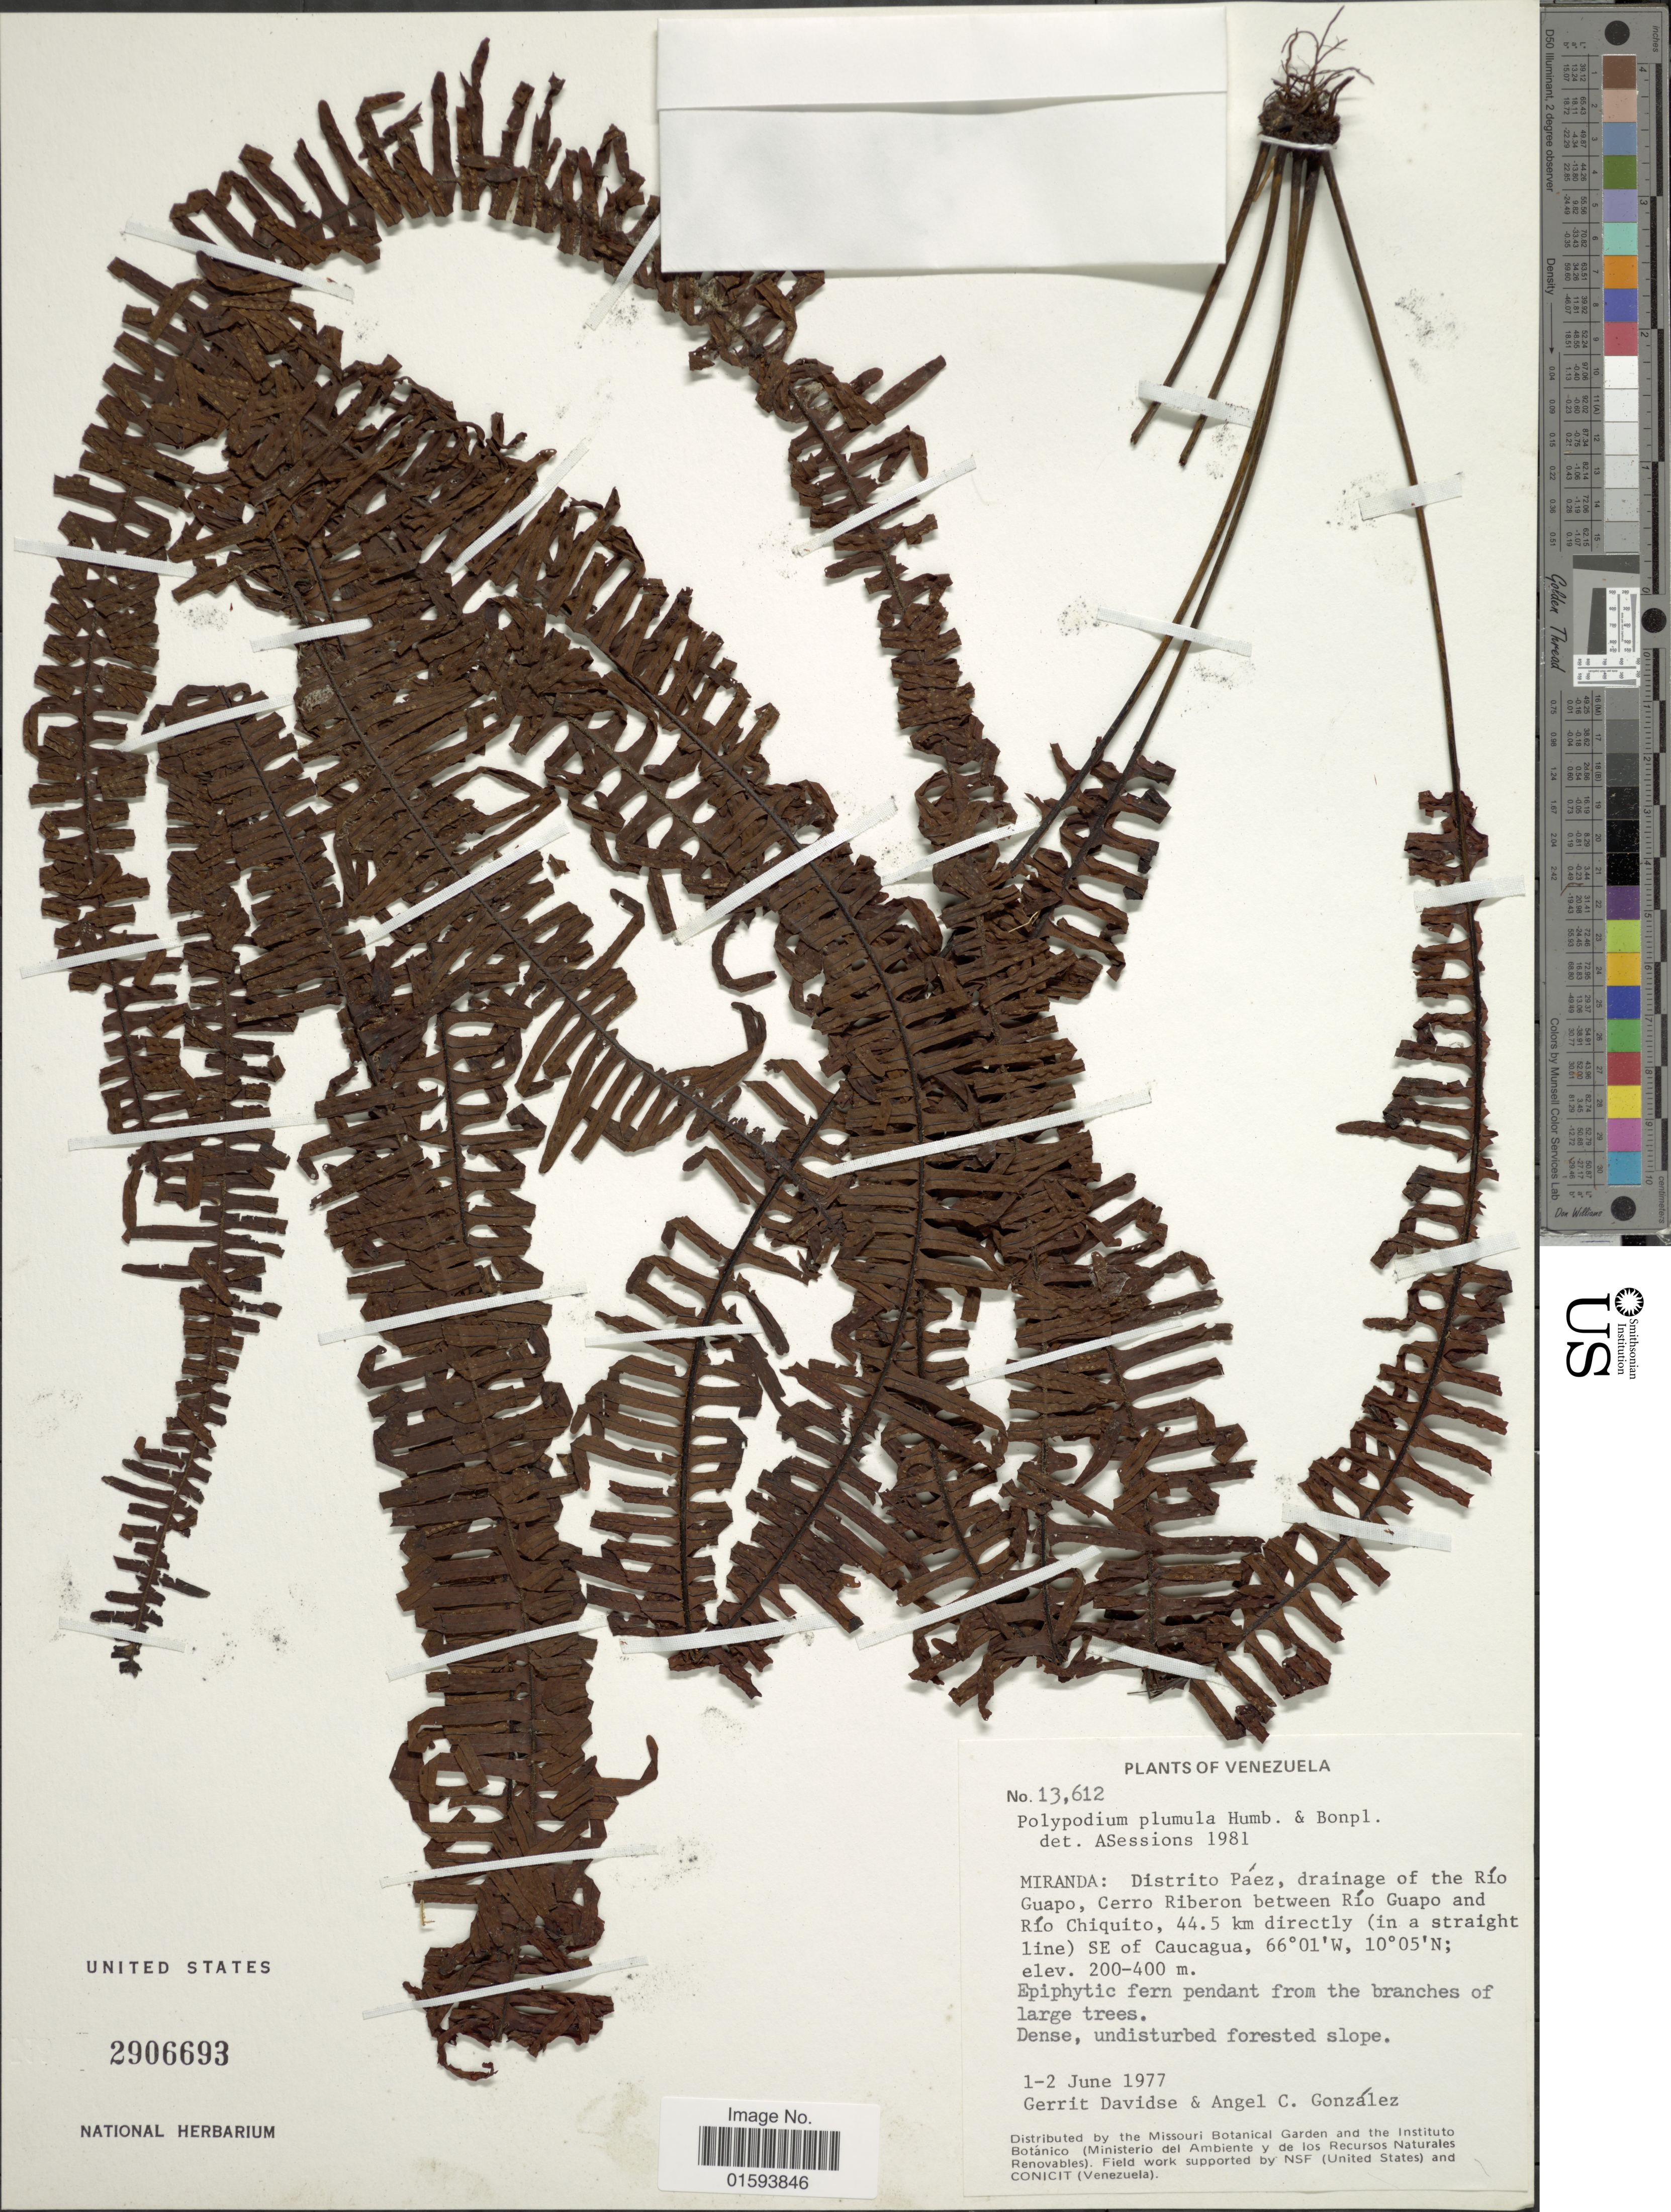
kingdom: Plantae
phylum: Tracheophyta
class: Polypodiopsida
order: Polypodiales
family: Polypodiaceae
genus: Pecluma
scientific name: Pecluma plumula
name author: (Humb. & Bonpl. ex Willd.) M.G. Price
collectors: G. Davidse & A. Gonzáles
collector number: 13612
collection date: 1977-06-01/1977-06-02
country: Venezuela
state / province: Miranda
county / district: Páez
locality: Drainage of the Rio Guapo, Cerro Riberon between Rio Guapo and Rio Chiquito, 44.5 km directly ( in a straight line) SE of Caucagua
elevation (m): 200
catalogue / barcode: US 2906693